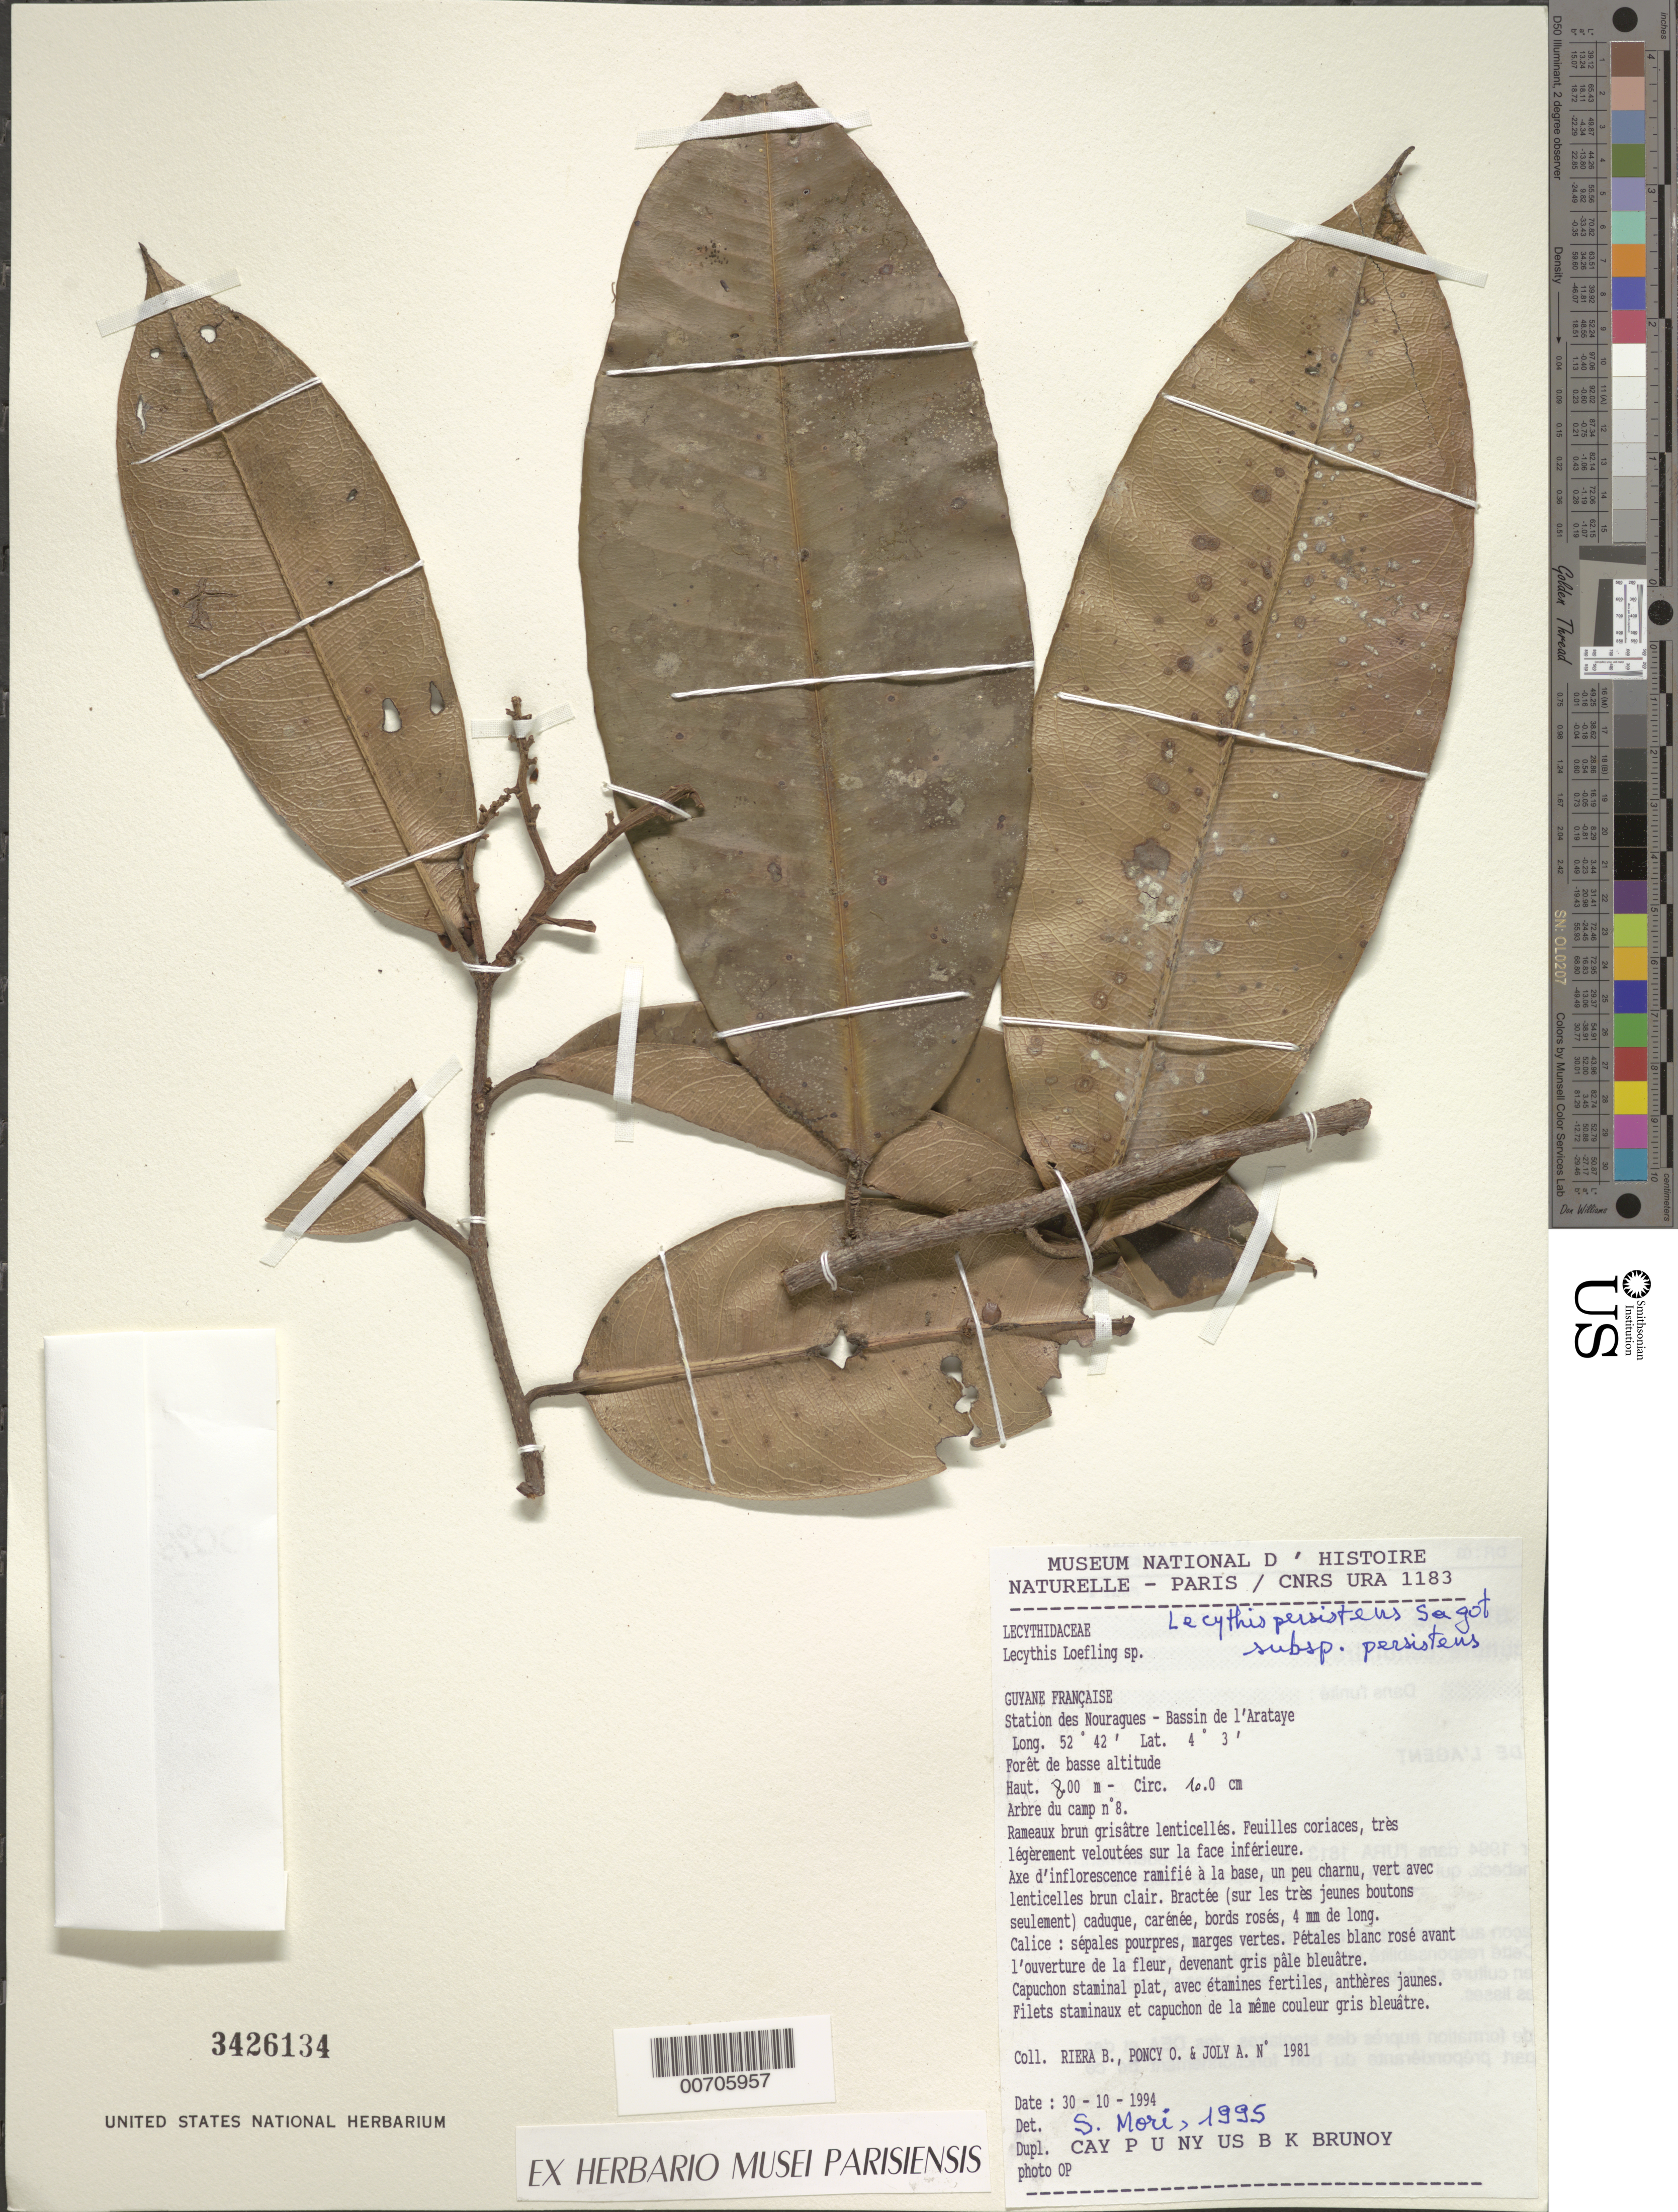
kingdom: Plantae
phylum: Tracheophyta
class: Magnoliopsida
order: Ericales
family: Lecythidaceae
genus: Lecythis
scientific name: Lecythis persistens subsp. persistens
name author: Sagot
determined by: Mori, Scott A.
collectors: B. Riéra, O. Poncy & A. Joly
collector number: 1981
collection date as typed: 30-Oct-94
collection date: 1994-10-30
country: French Guiana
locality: Station des Nouragues, Bassin de l'Approuague, Arataye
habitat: Low altitude forest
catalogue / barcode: US 3426134